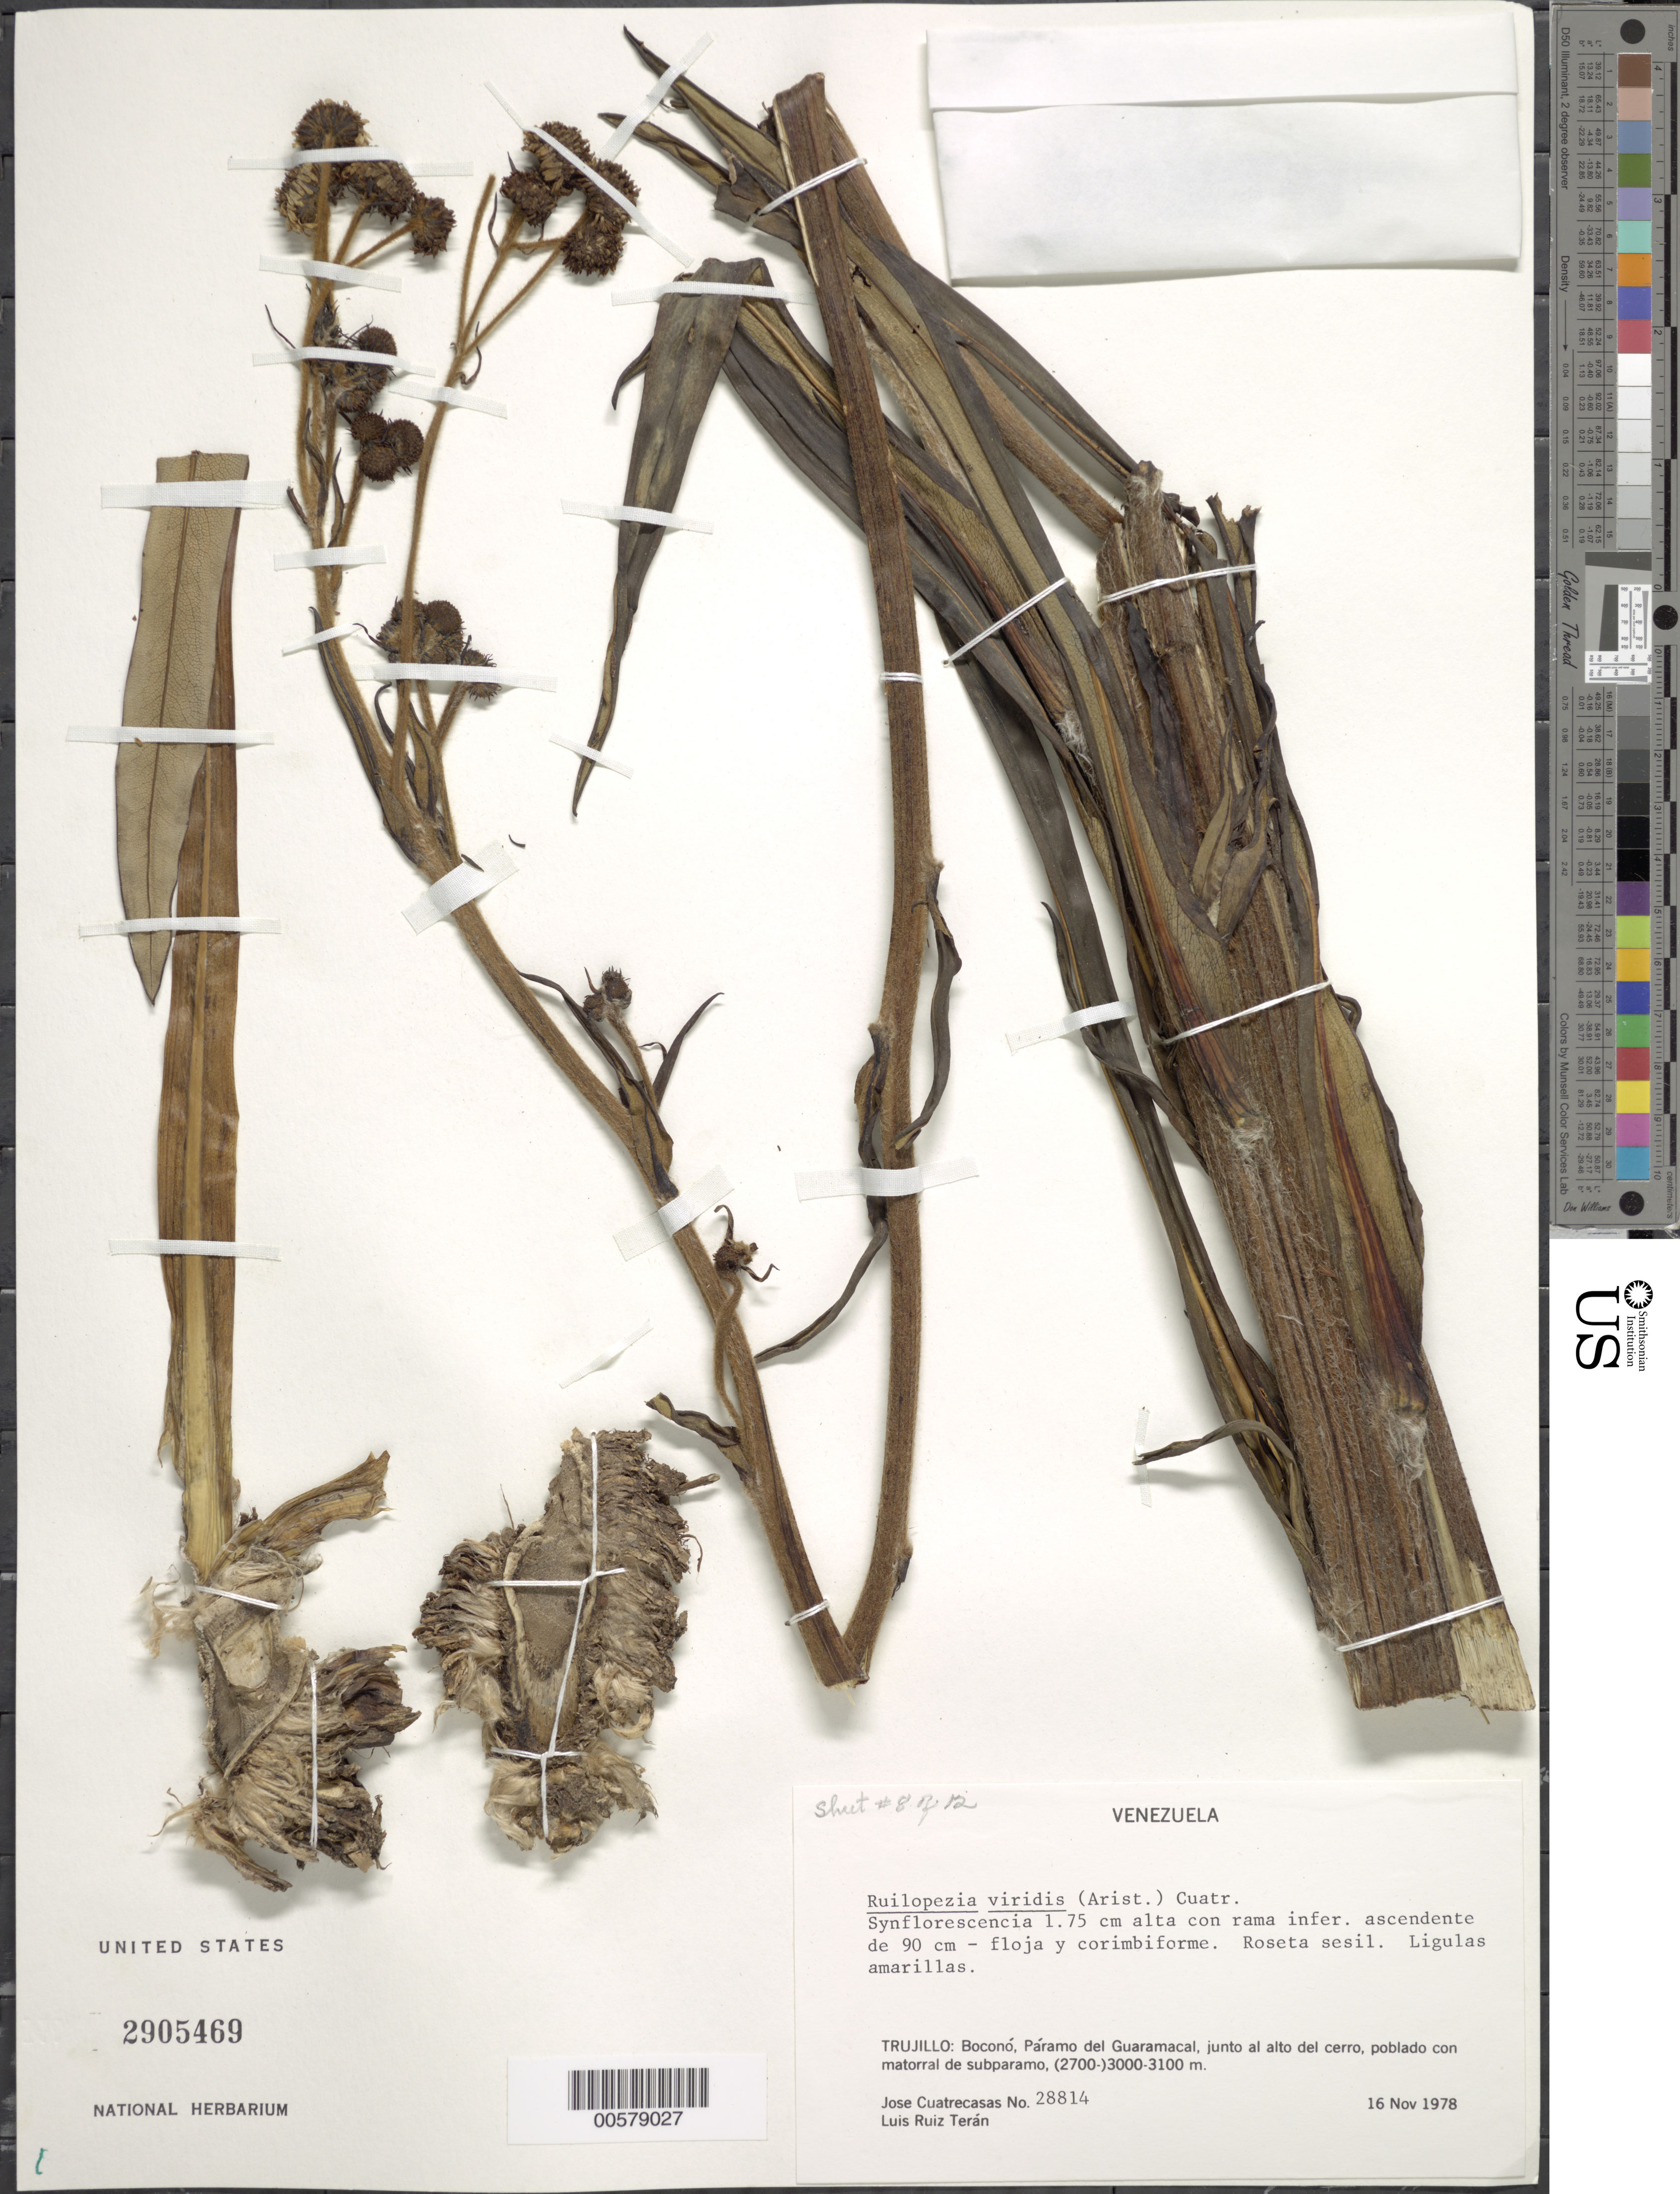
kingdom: Plantae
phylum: Tracheophyta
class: Magnoliopsida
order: Asterales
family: Asteraceae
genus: Ruilopezia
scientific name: Ruilopezia viridis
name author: (Aristeg.) Cuatrec.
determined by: Cuatrecasas, J.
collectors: J. Cuatrecasas & L. E. Ruíz-Terán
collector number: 28814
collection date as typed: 16 Nov 1978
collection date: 1978-11-16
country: Venezuela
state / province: Trujillo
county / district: Boconó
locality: Páramo de Guaramacal, junto al alto del cerro, poblado con matorral de subparamo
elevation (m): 2700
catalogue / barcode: US 2905469